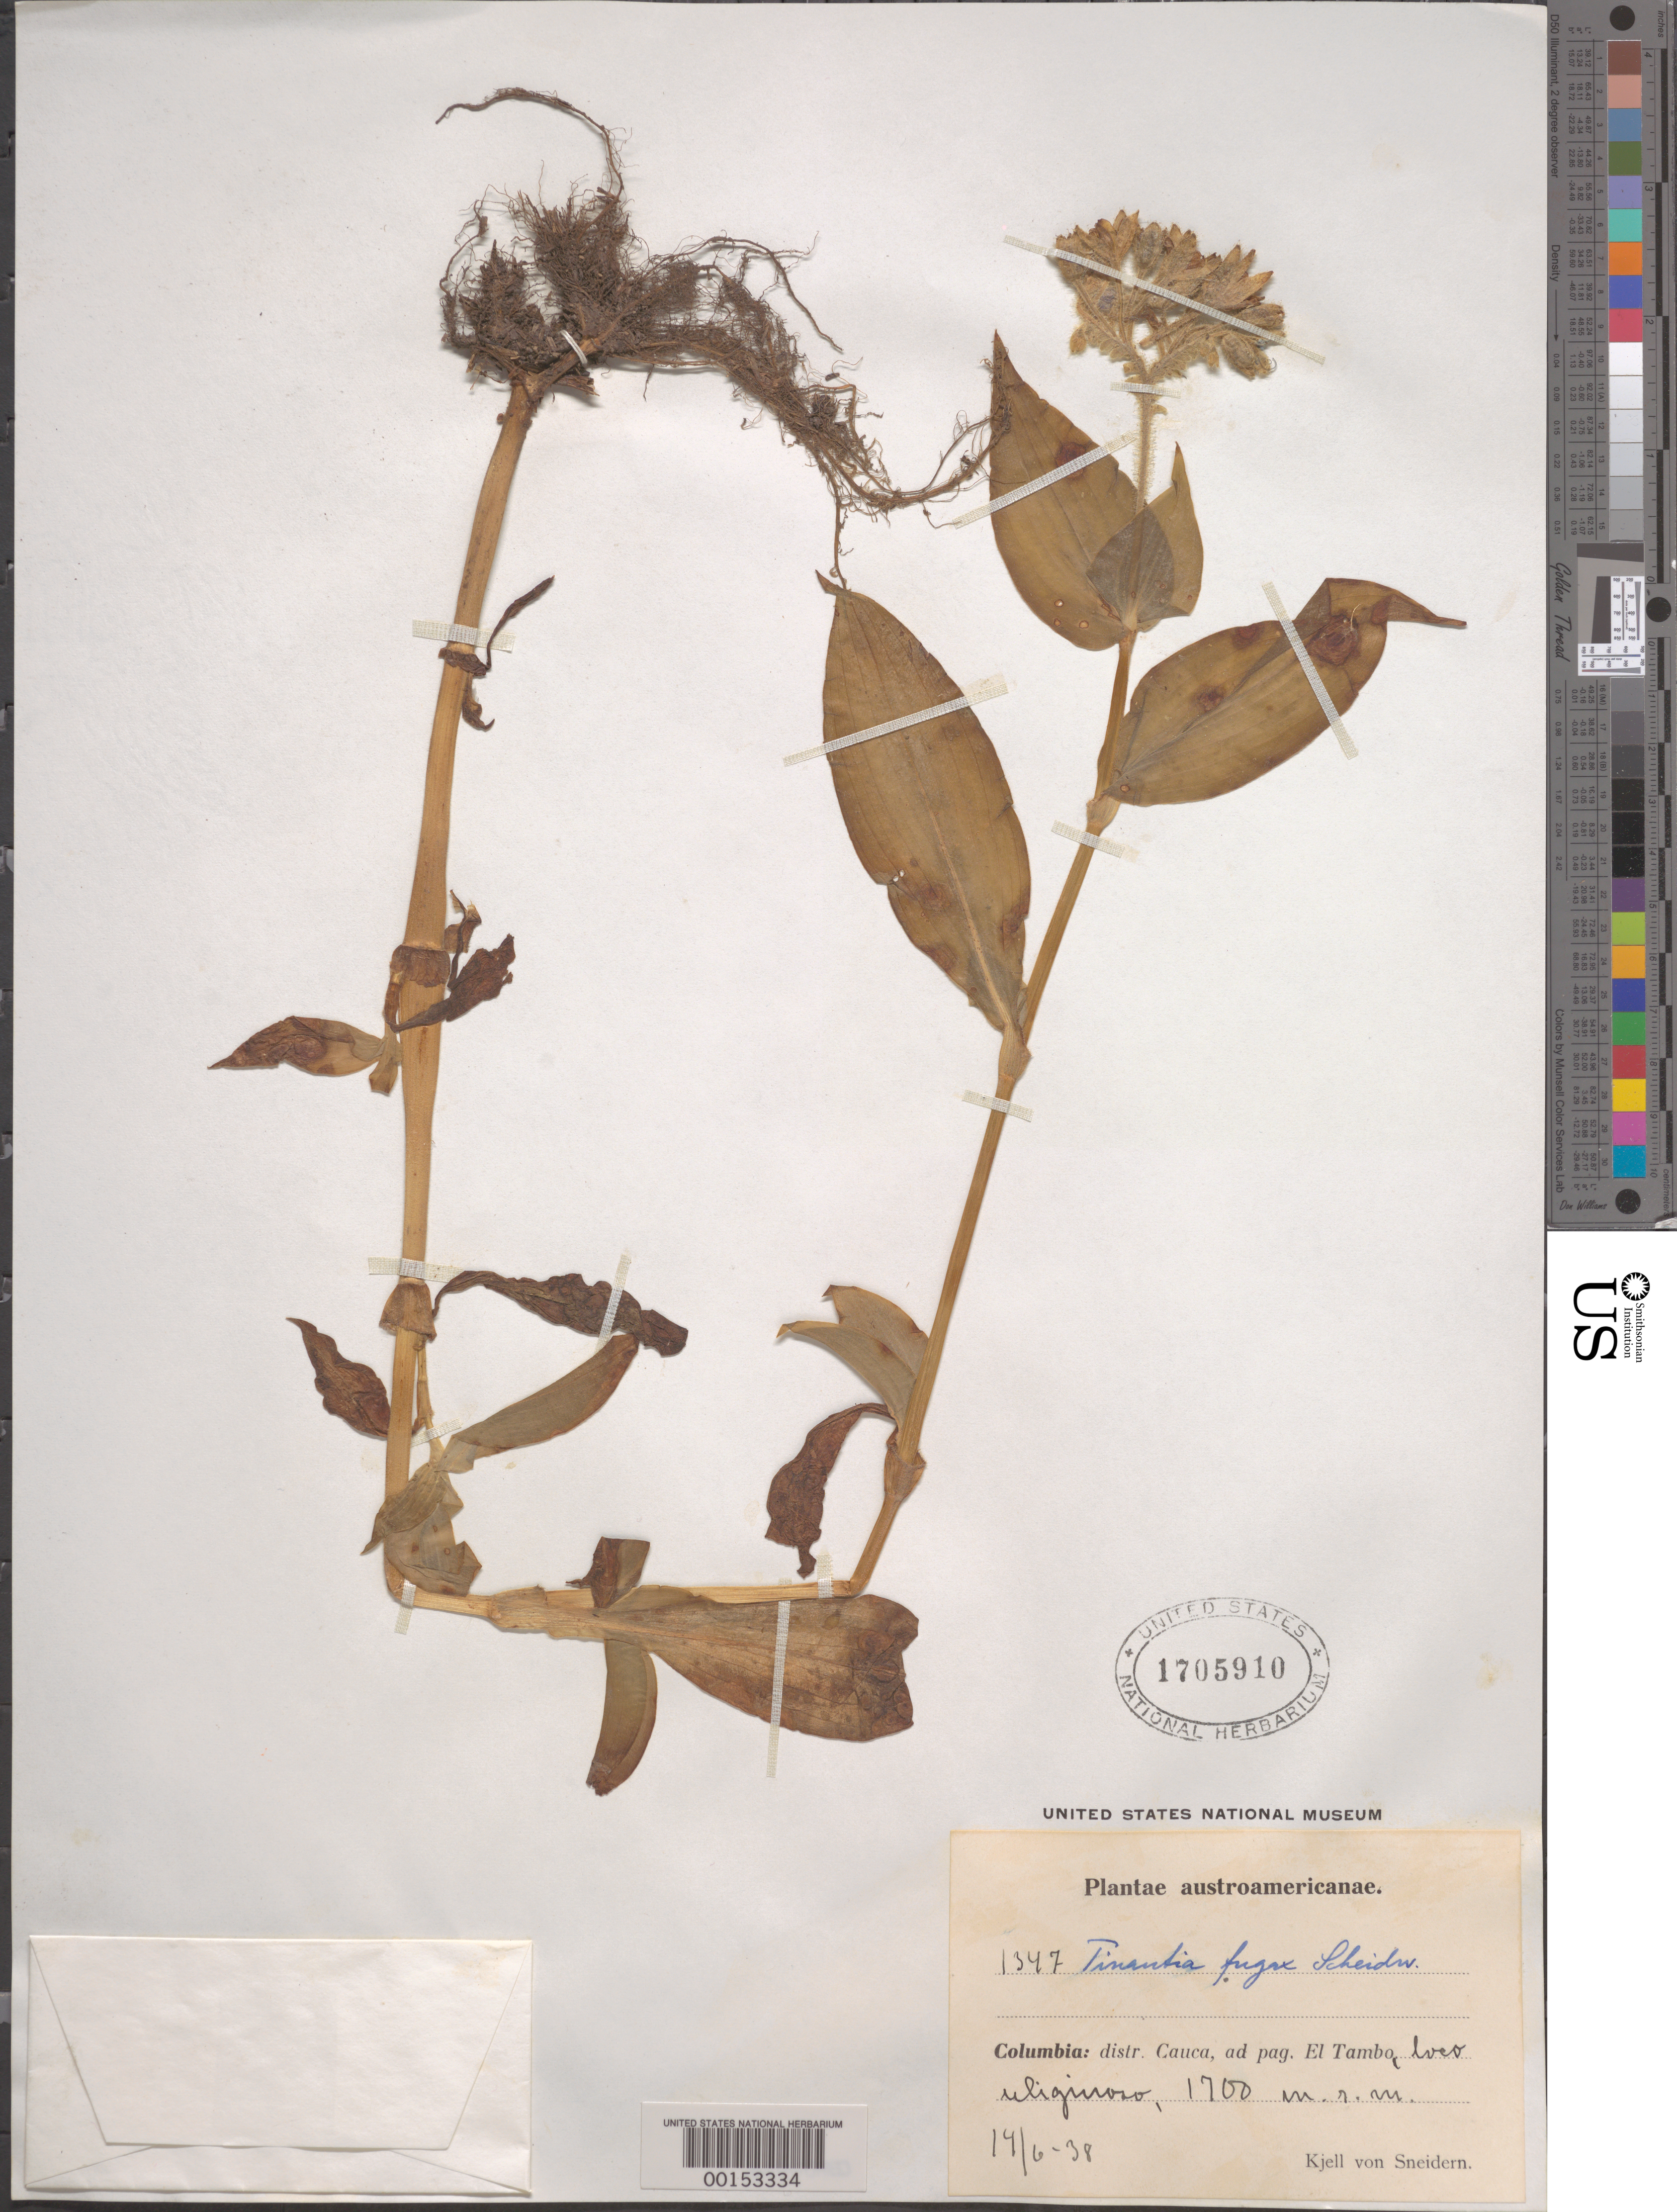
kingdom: Plantae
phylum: Tracheophyta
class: Liliopsida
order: Commelinales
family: Commelinaceae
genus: Tinantia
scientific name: Tinantia erecta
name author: (Jacq.) Fenzl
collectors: K. von Sneidern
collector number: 1347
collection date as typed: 14 Jun 1938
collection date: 1938-06-14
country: Colombia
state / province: Cauca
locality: El Tambo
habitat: Sandy soil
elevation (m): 1700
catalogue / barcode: US 1705910